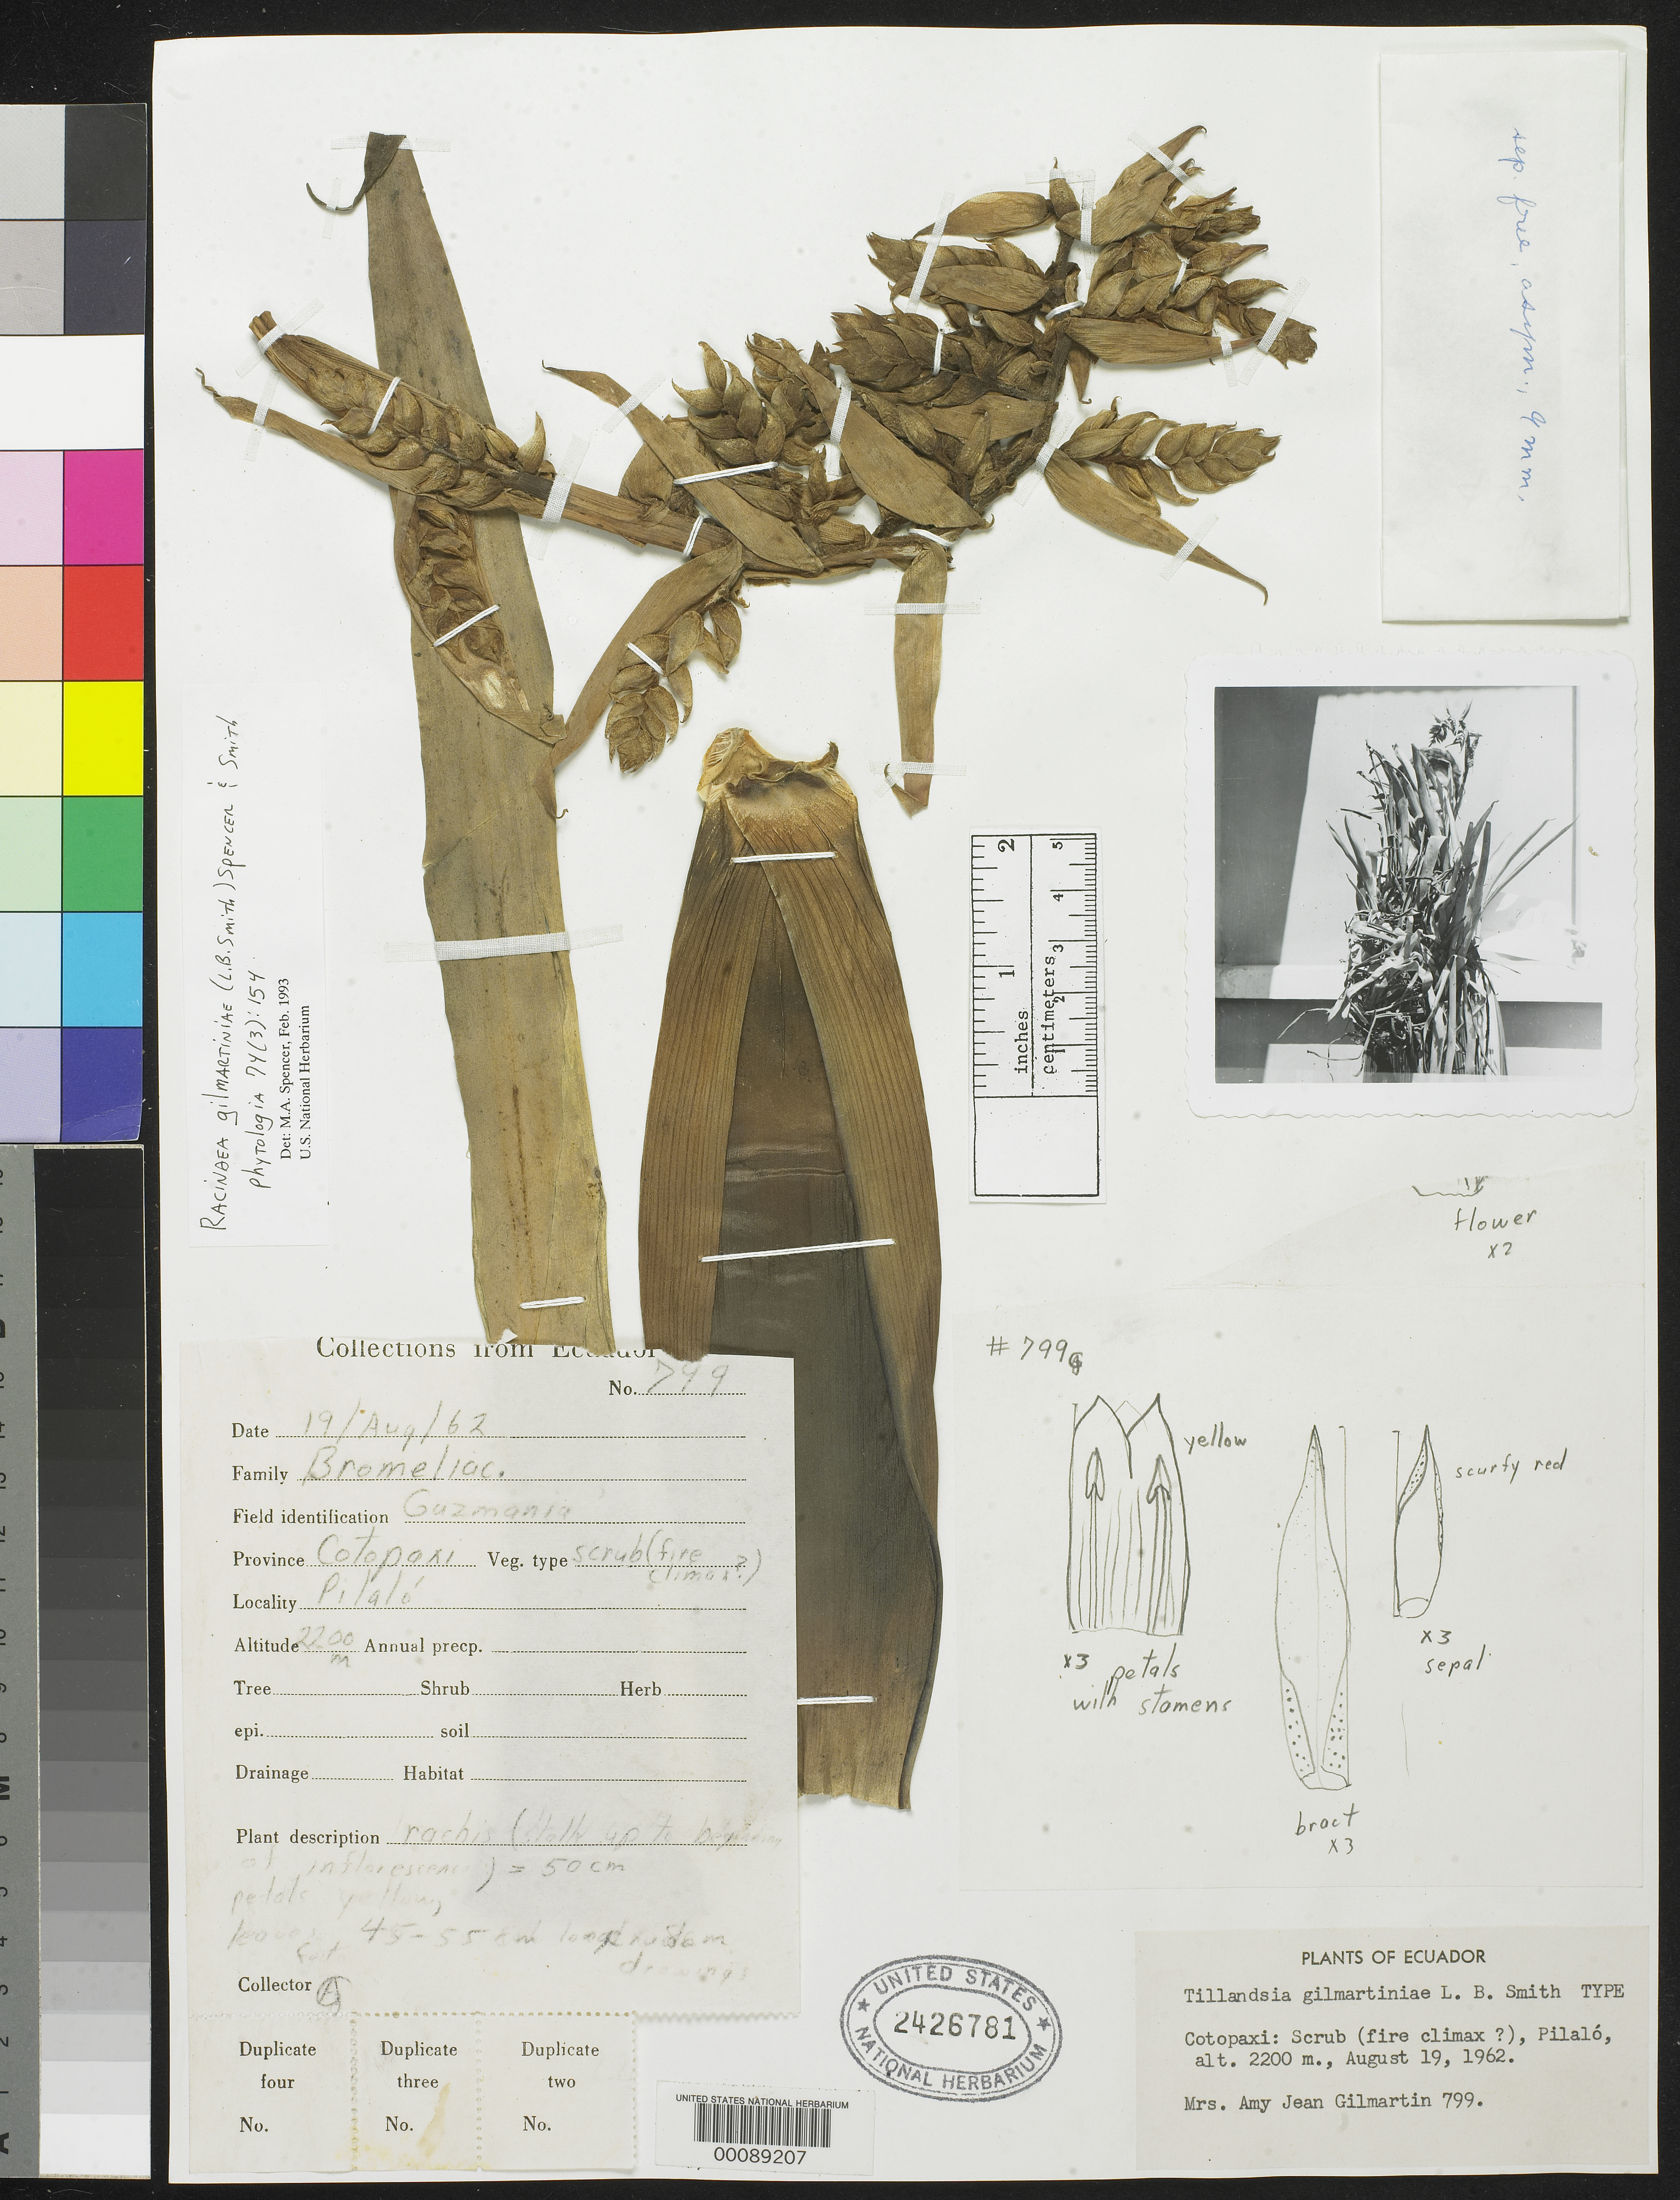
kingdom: Plantae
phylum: Tracheophyta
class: Liliopsida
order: Poales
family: Bromeliaceae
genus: Tillandsia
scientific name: Tillandsia gilmartiniae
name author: L.B. Sm.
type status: Holotype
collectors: A. J. Gilmartin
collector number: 799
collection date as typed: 19 Aug 1962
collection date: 1962-08-19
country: Ecuador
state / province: Cotopaxi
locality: Pilalo.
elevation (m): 2200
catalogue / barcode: US 2426781